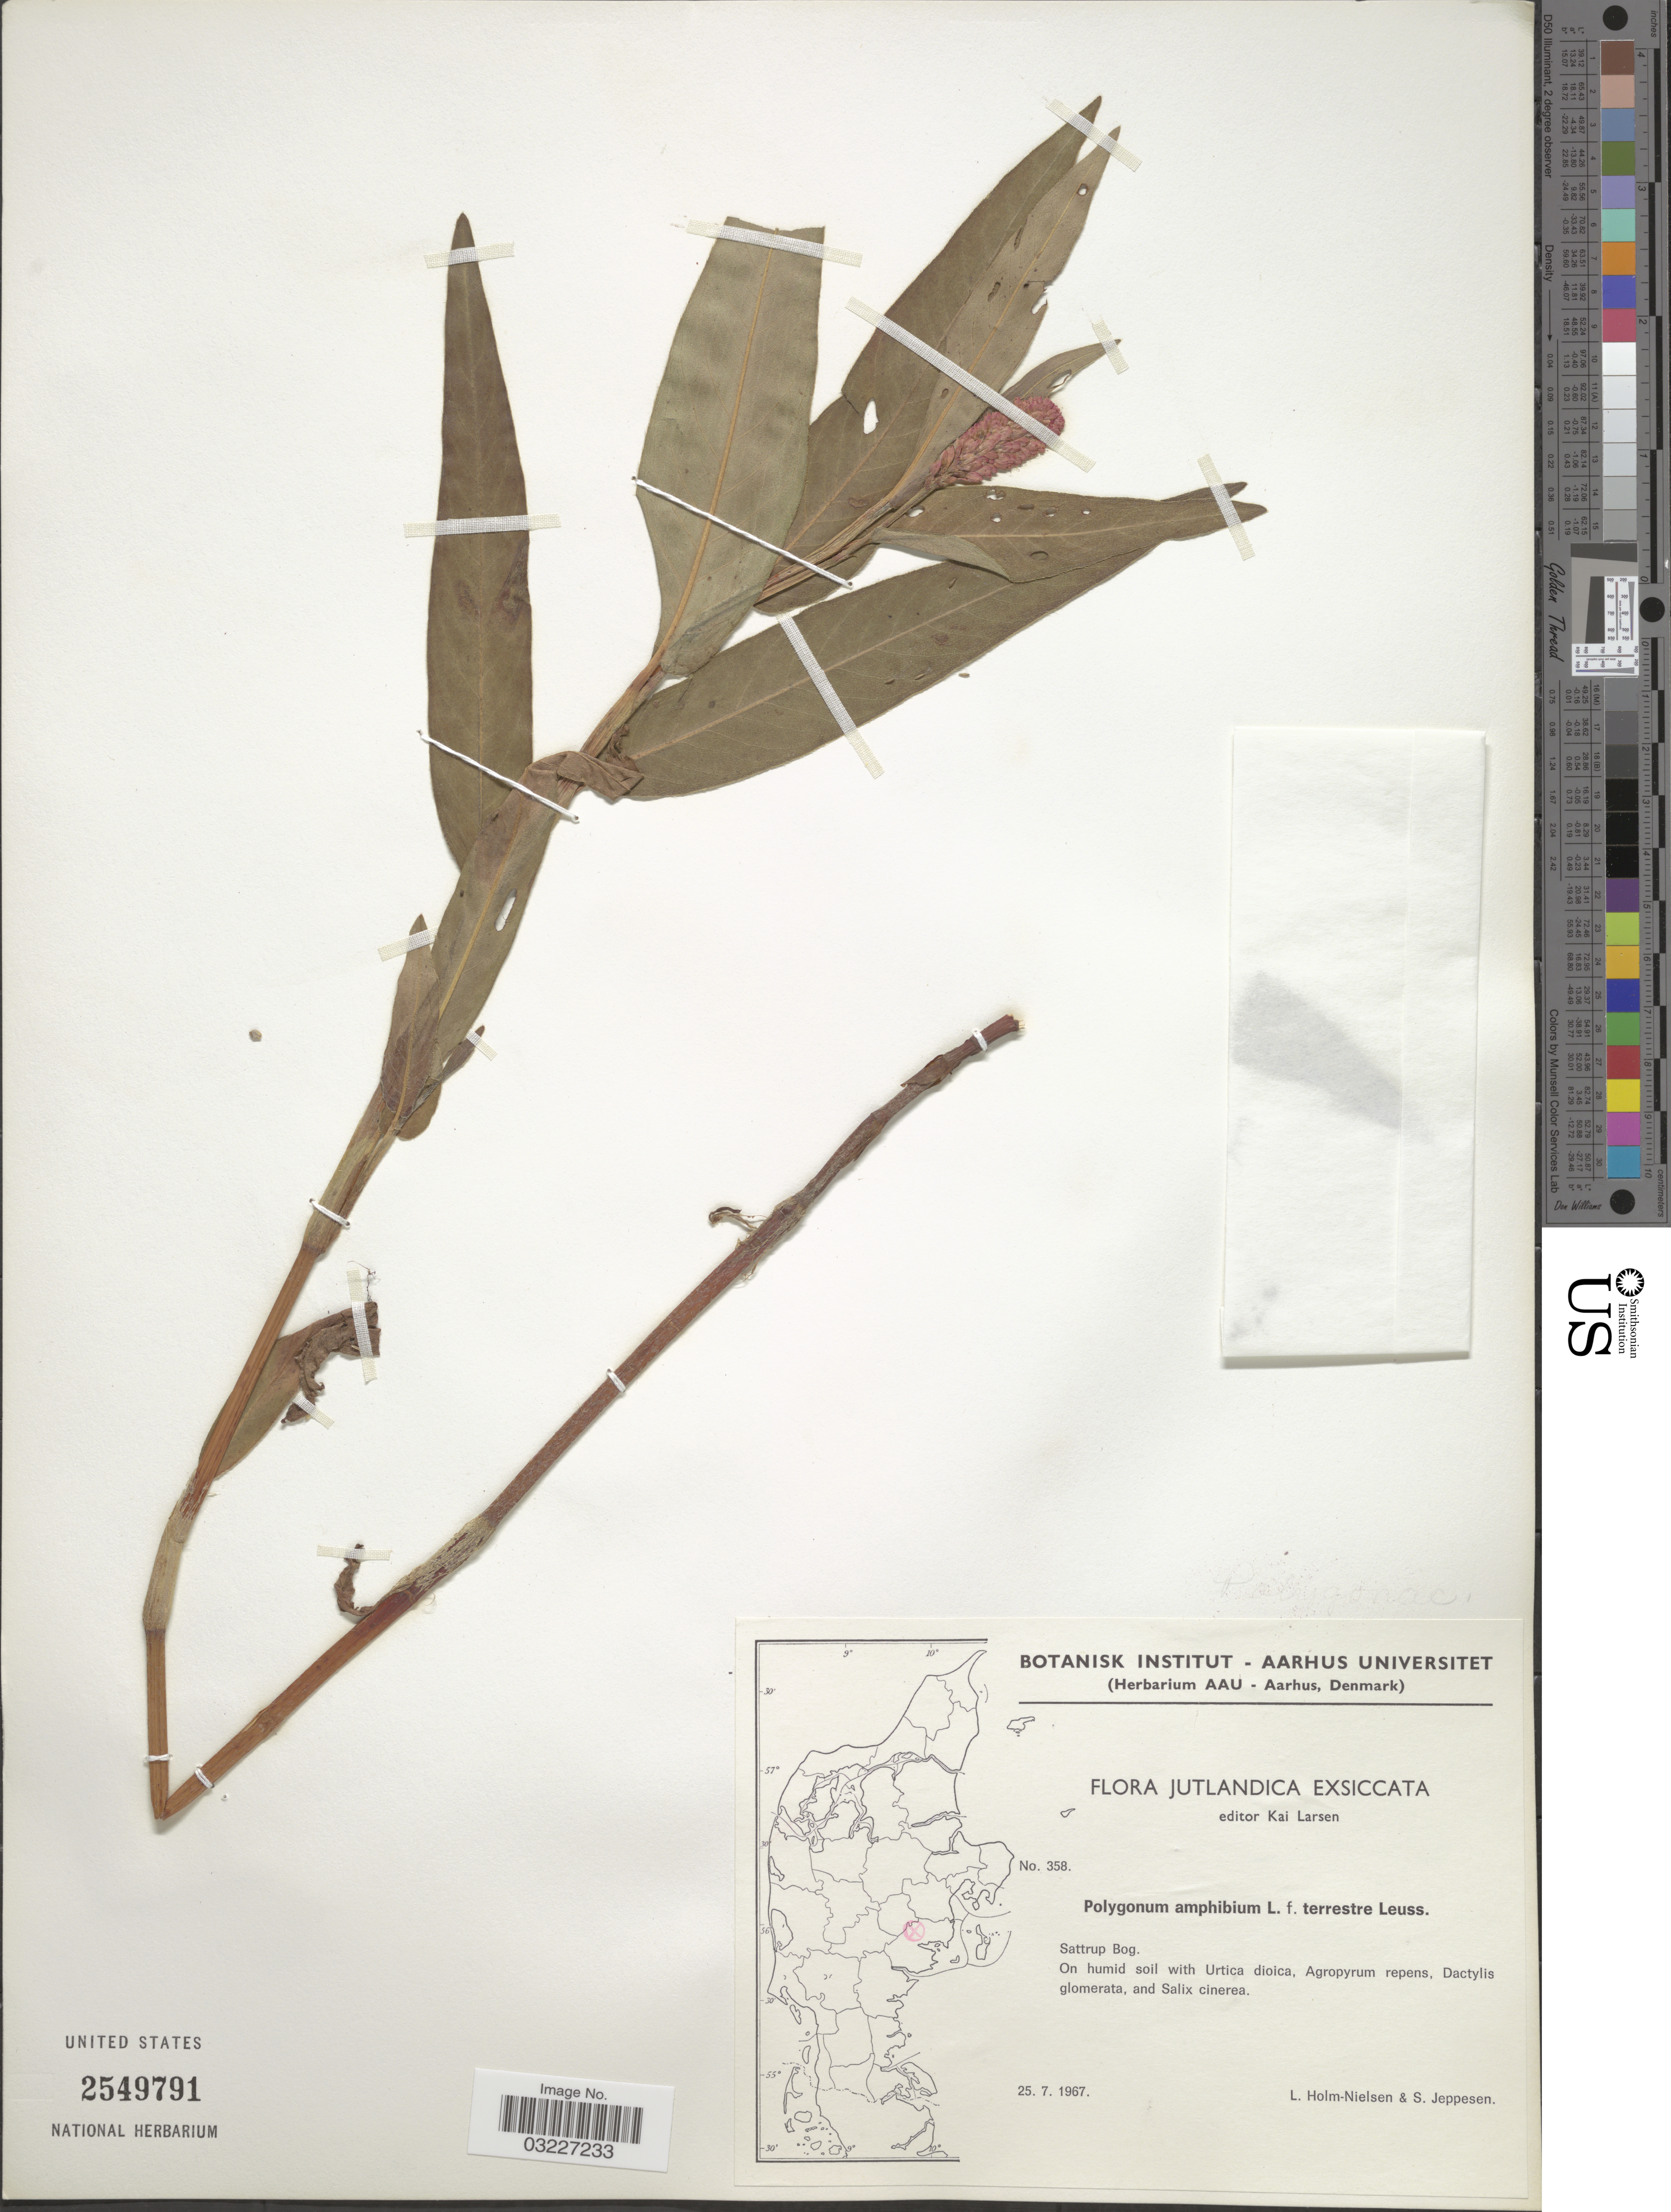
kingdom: Plantae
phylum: Tracheophyta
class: Magnoliopsida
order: Caryophyllales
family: Polygonaceae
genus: Polygonum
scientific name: Polygonum amphibium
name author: L.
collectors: L. Holm-Nielsen & S. Jeppesen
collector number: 358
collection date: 1967-07-25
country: Denmark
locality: Jutlandica. Sattrup Bog.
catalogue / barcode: US 2549791